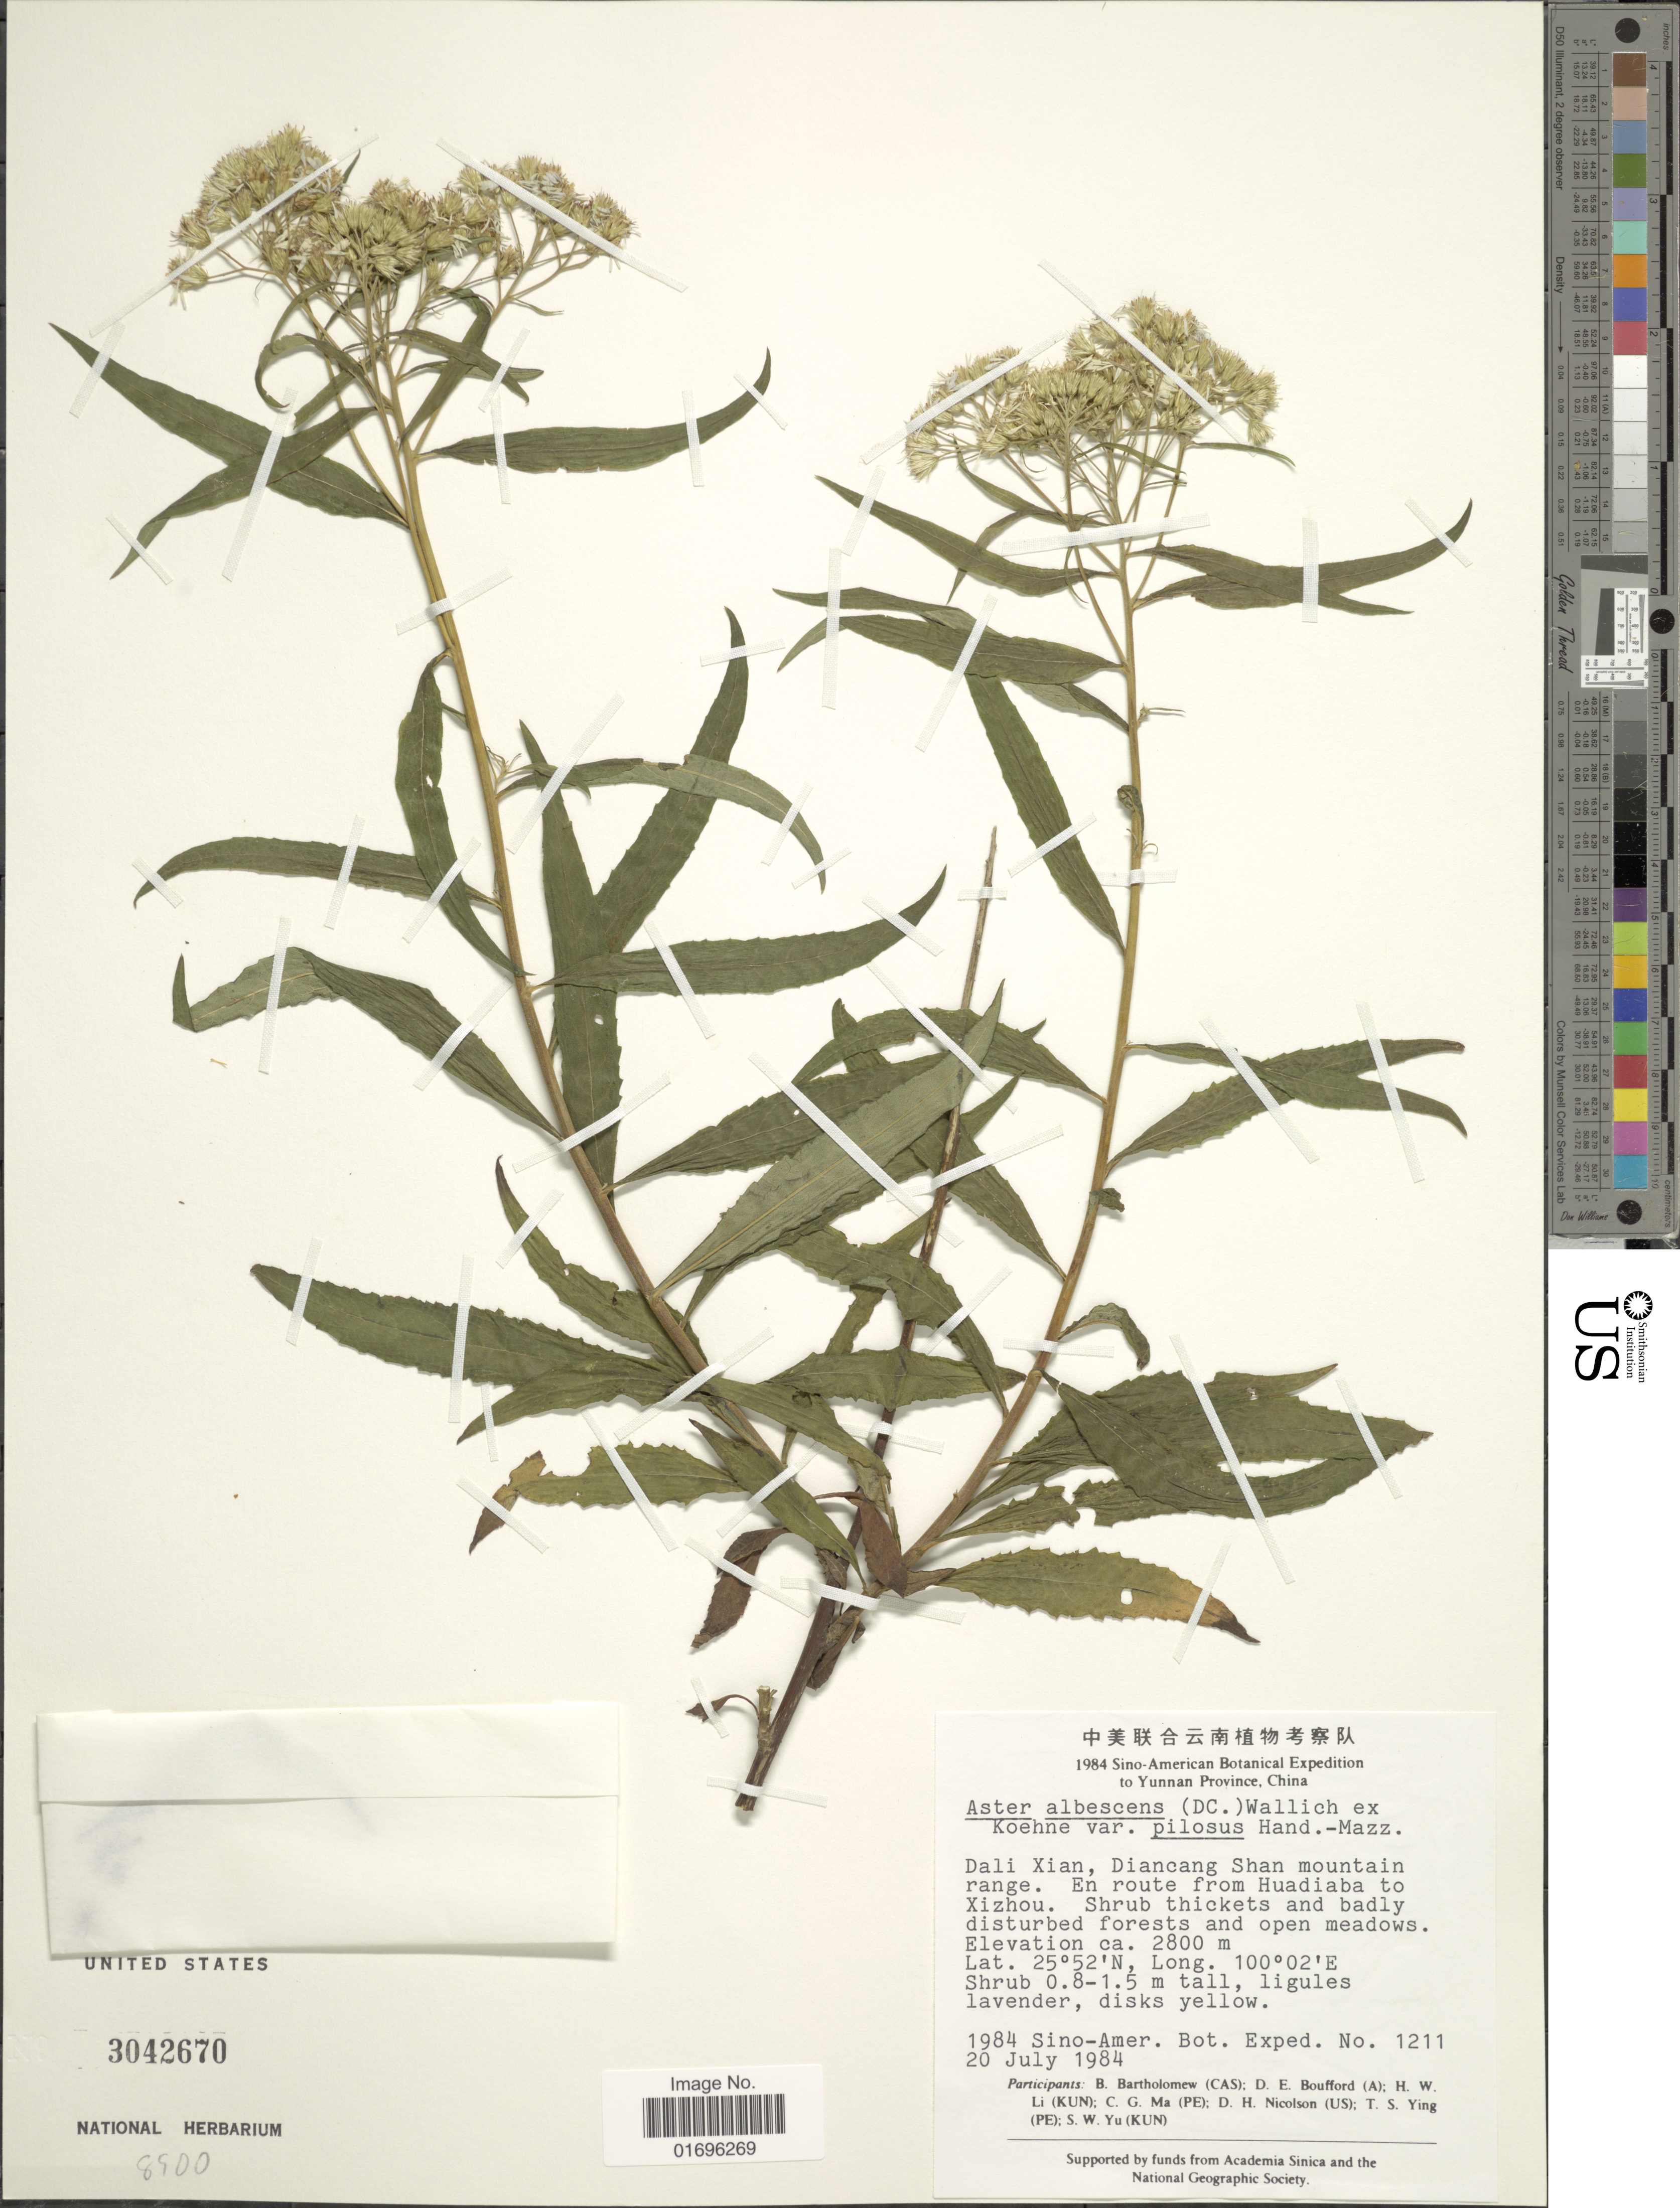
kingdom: Plantae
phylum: Tracheophyta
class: Magnoliopsida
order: Asterales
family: Asteraceae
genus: Aster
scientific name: Aster albescens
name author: Wall.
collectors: Sino-Amer. Bot. Exped. 1984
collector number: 1211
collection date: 1984-07-20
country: China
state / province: Yunnan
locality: Yunnan Province. Dali Xian, Diancang Shan mountain range. En route from Huadiaba to Xizhou.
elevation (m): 2800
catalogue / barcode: US 3042670